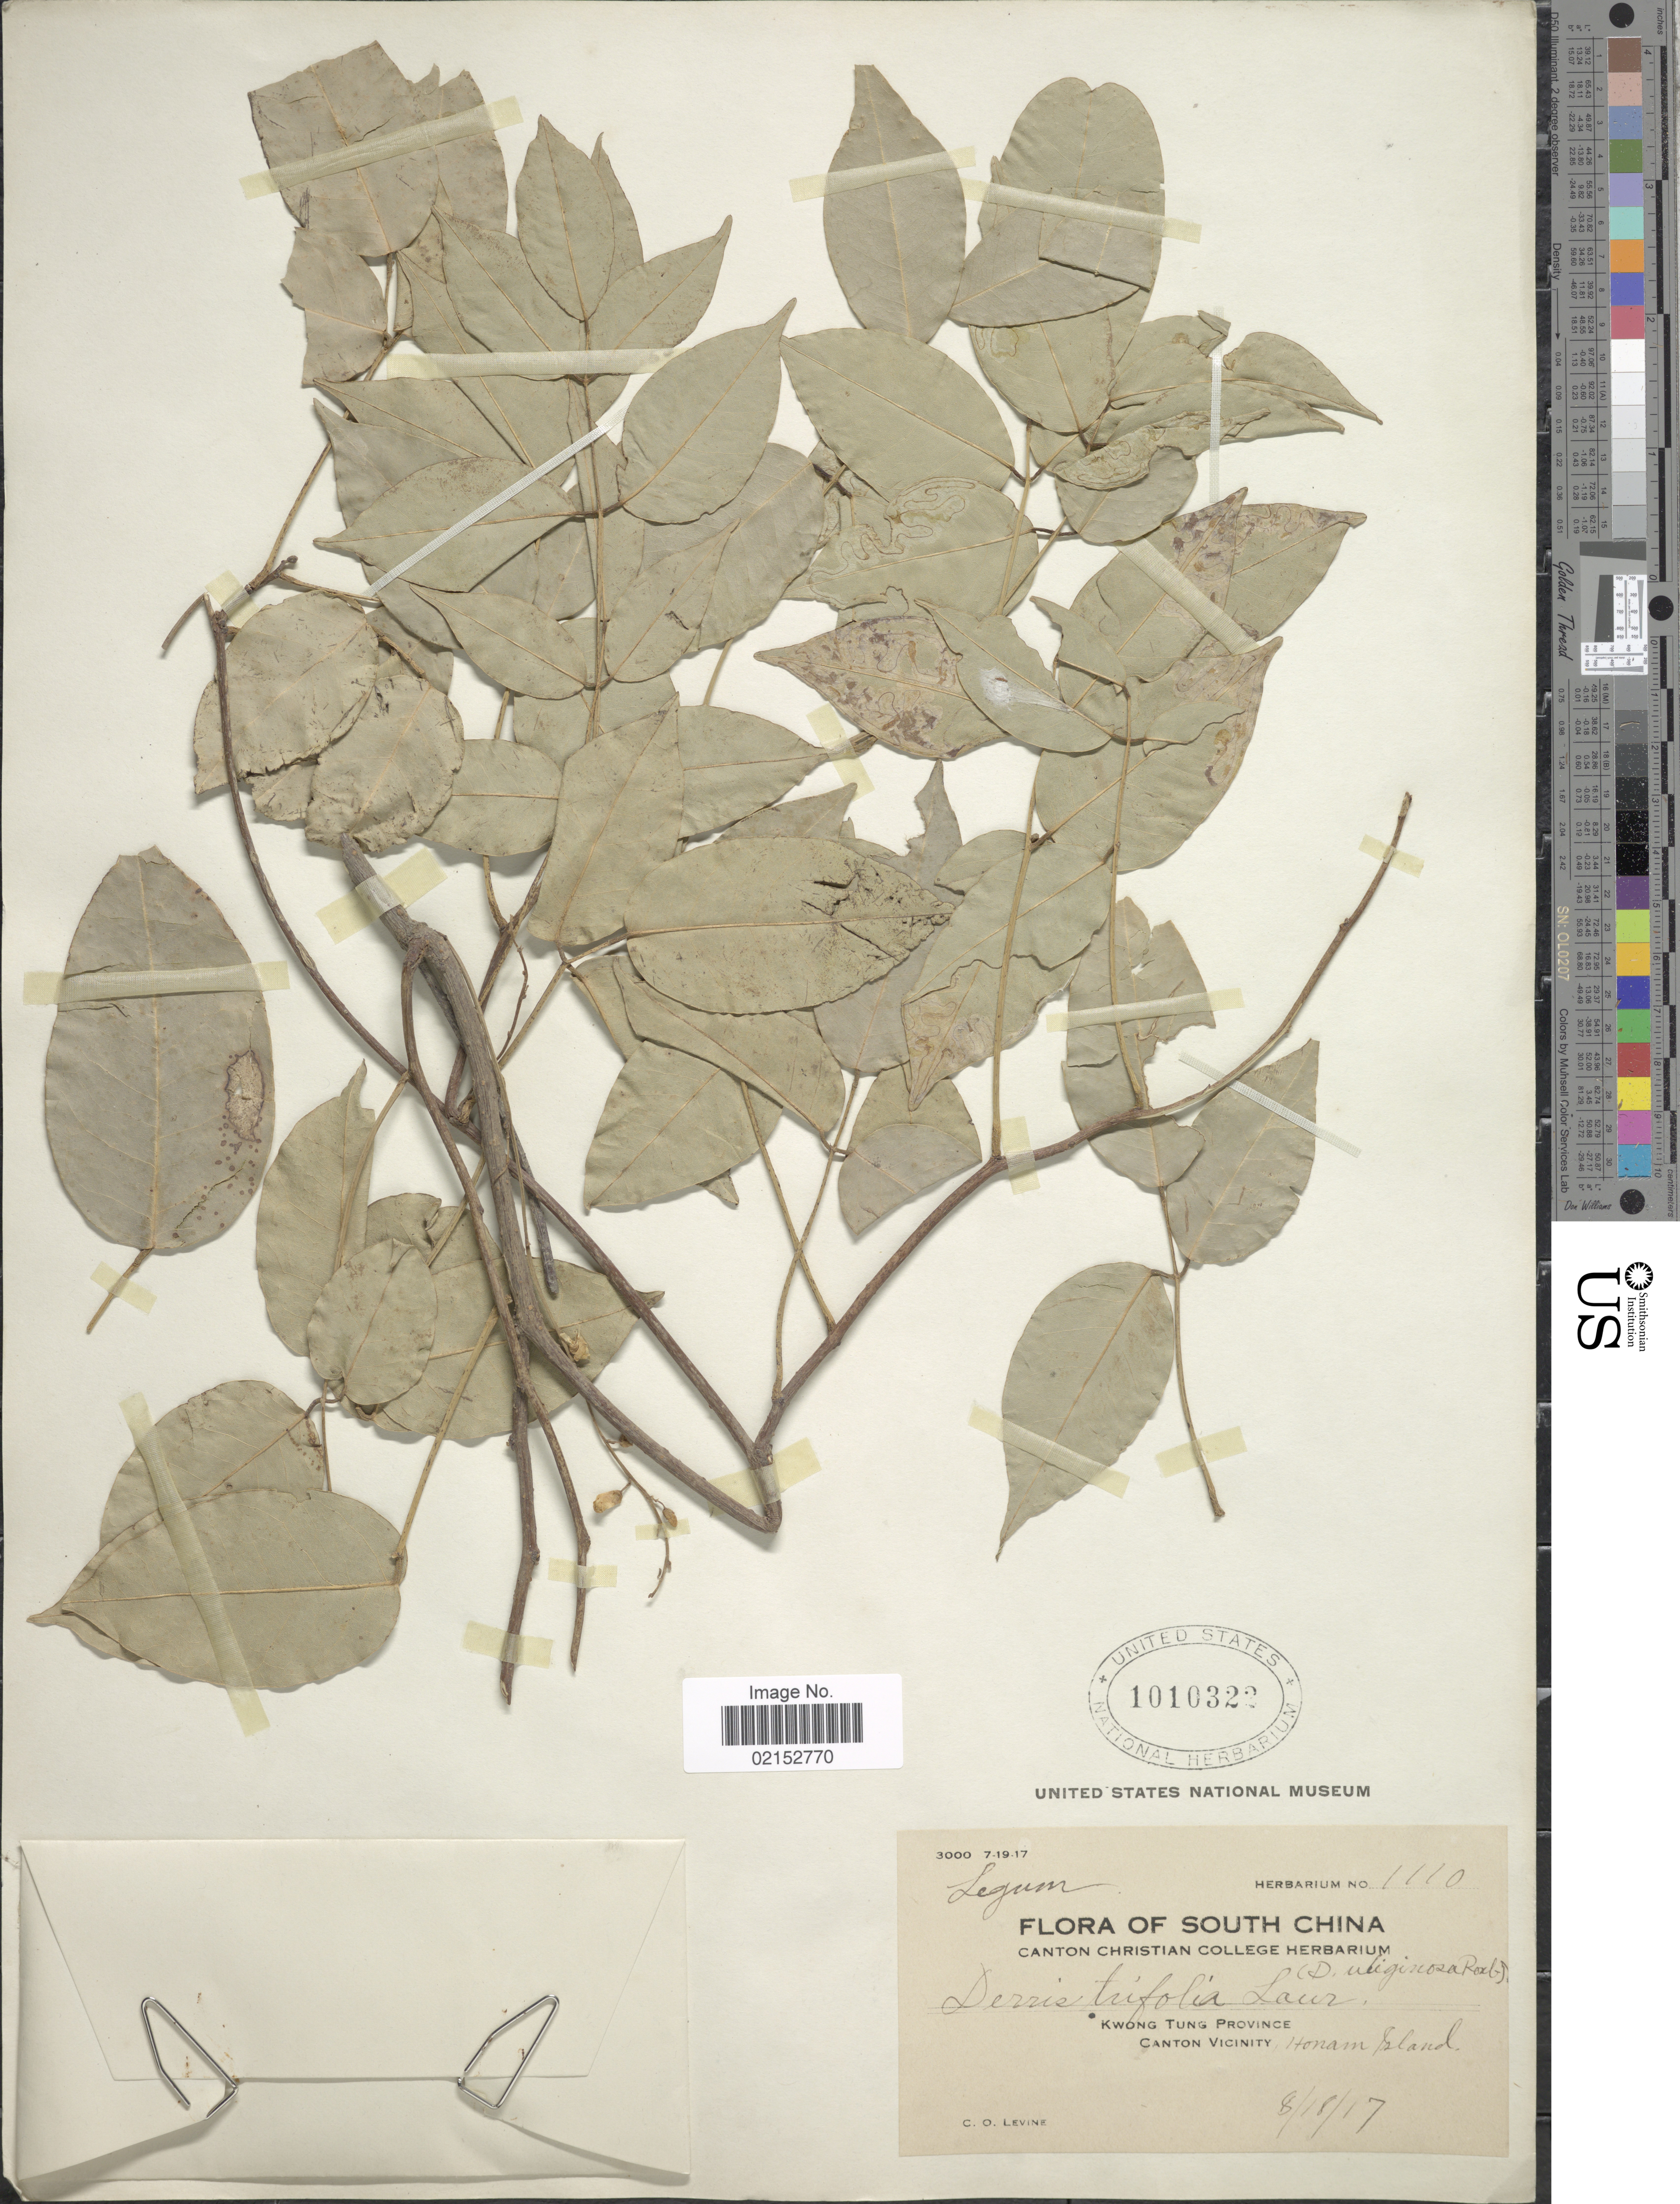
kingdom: Plantae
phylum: Tracheophyta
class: Magnoliopsida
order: Fabales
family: Fabaceae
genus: Derris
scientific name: Derris trifoliata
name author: Lour.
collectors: C. O. Levine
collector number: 1110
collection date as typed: Transcribed d/m/y: 18/8/17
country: China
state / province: Guangdong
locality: South China, Kwong Tung Province, Canton Vicinity, Honam Island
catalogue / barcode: US 1010322